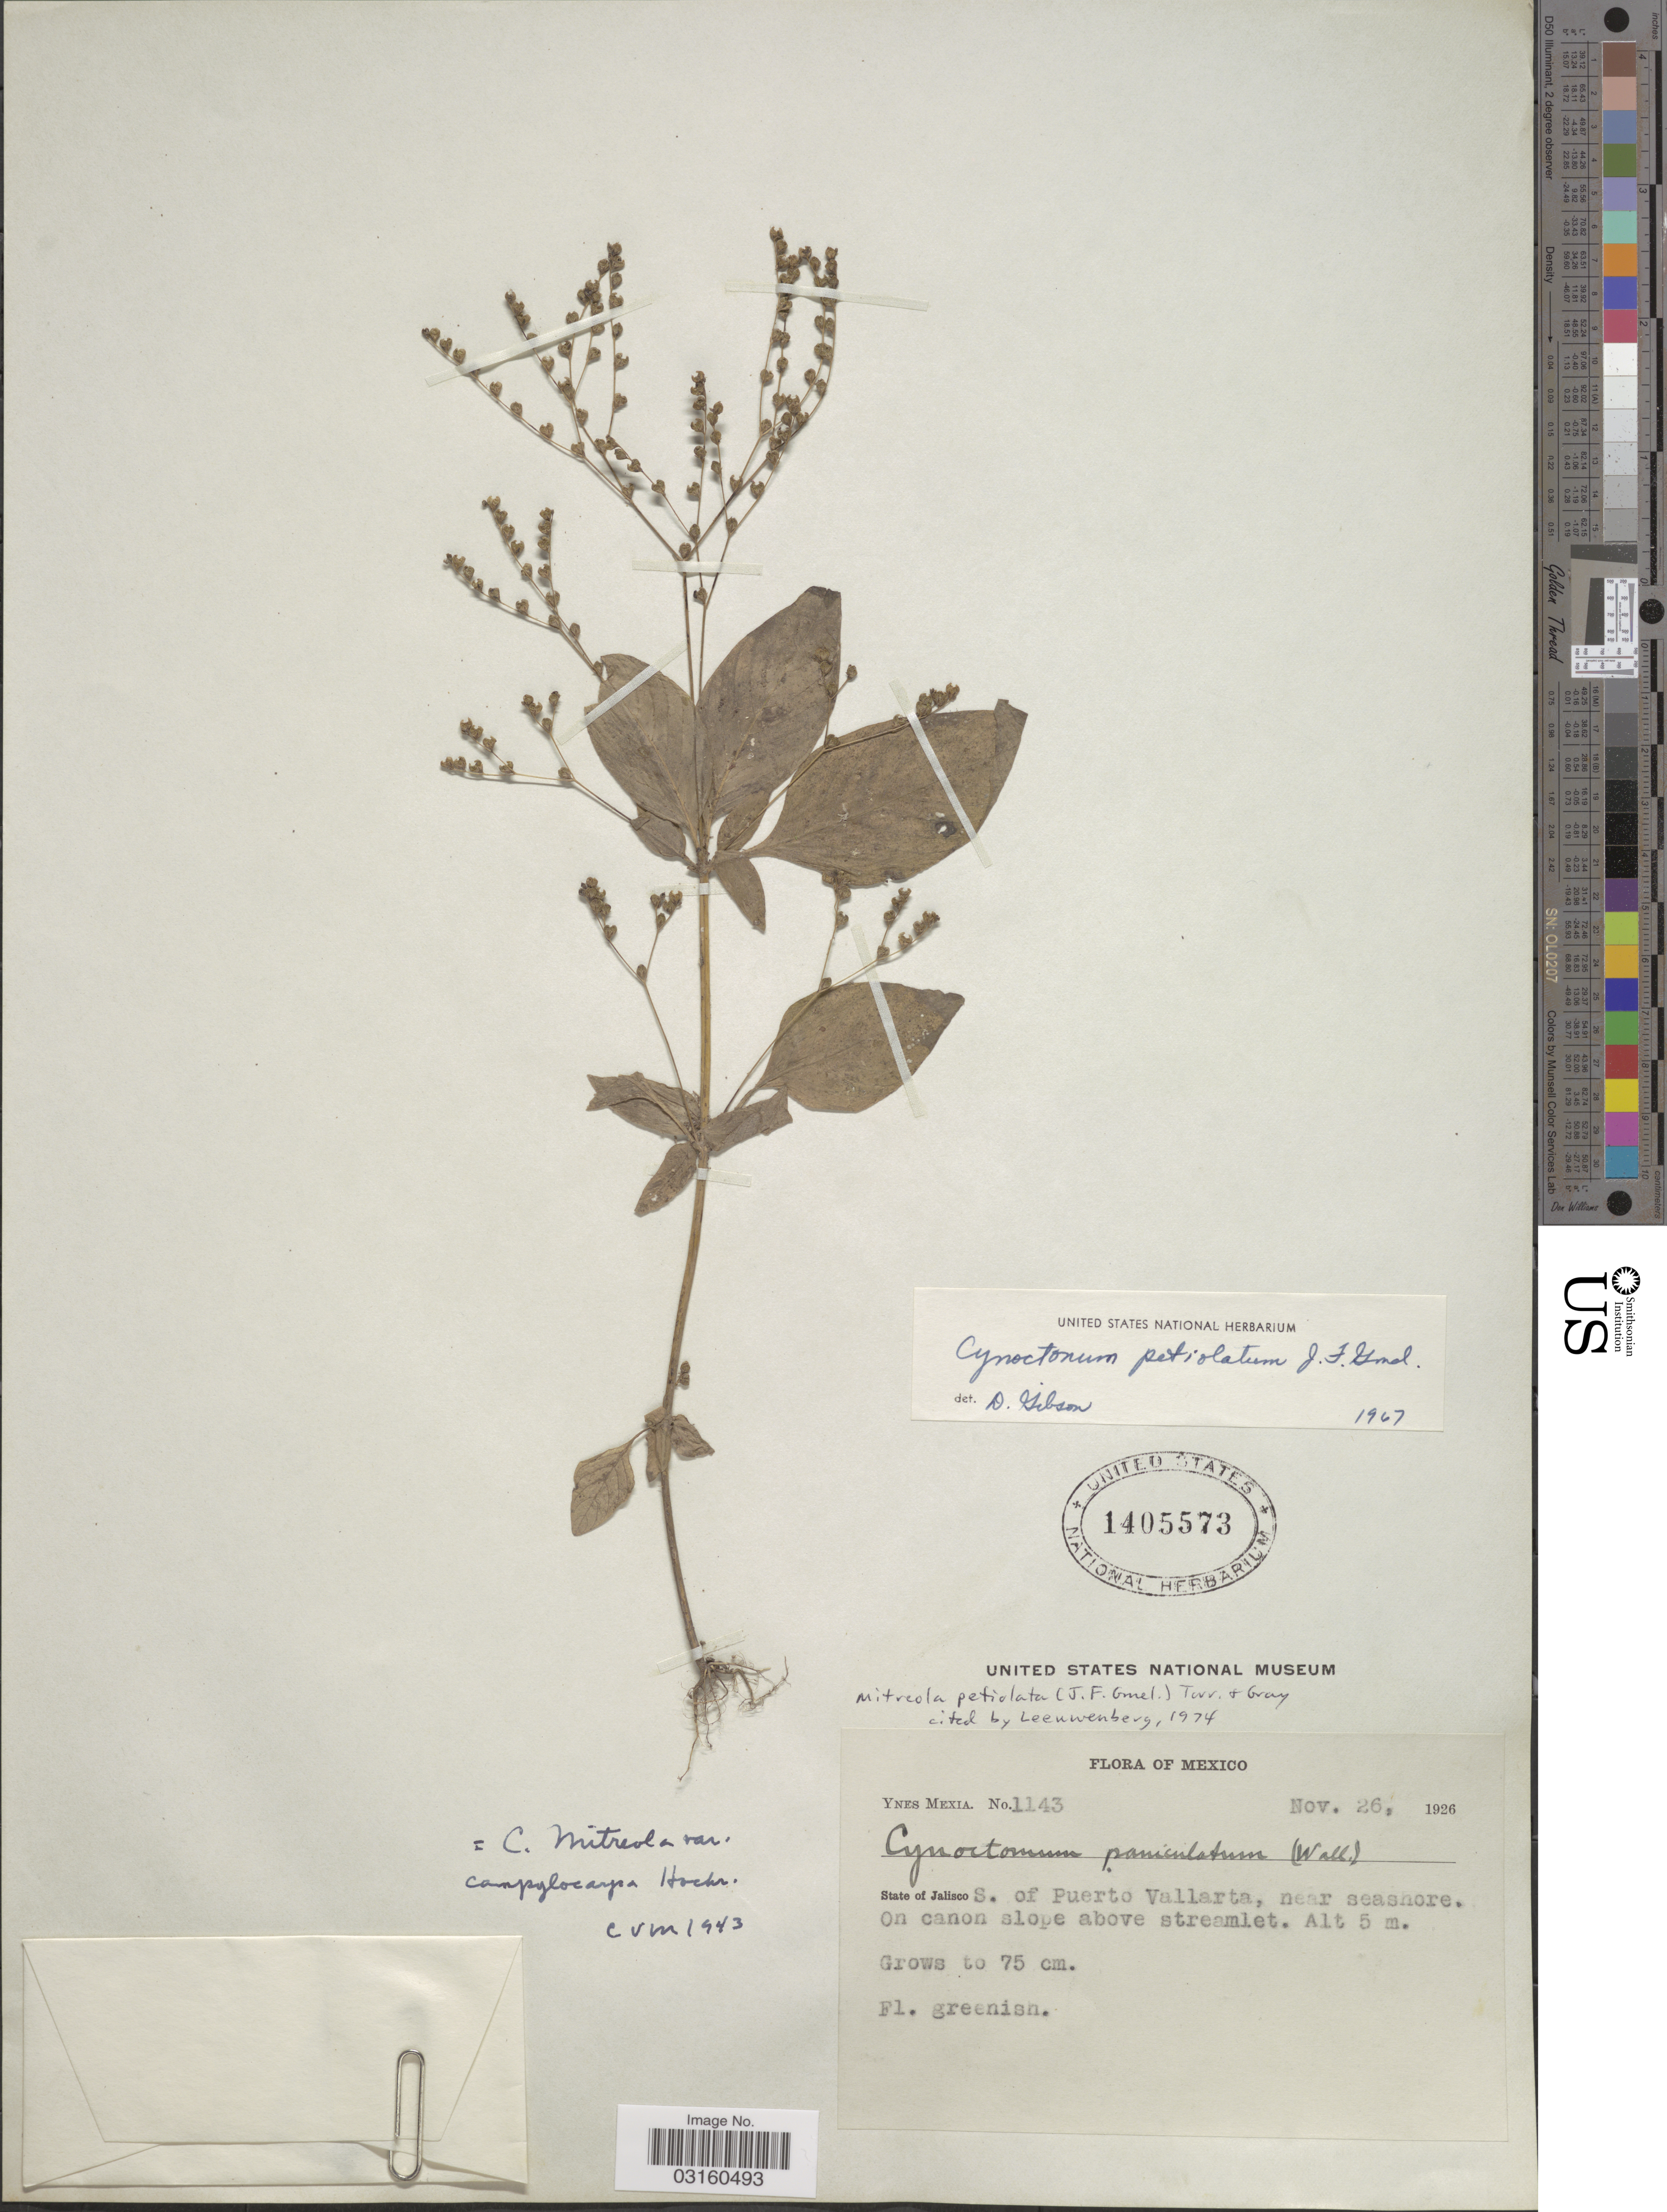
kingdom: Plantae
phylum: Tracheophyta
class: Magnoliopsida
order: Gentianales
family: Loganiaceae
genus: Mitreola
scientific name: Mitreola petiolata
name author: (J.F. Gmel.) Torr. & A. Gray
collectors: Y. Mexia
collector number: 1143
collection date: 1926-11-26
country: Mexico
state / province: Jalisco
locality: S. of Puerto Vallarta, near seashore. On canon slope above streamlet.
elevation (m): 5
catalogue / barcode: US 1405573